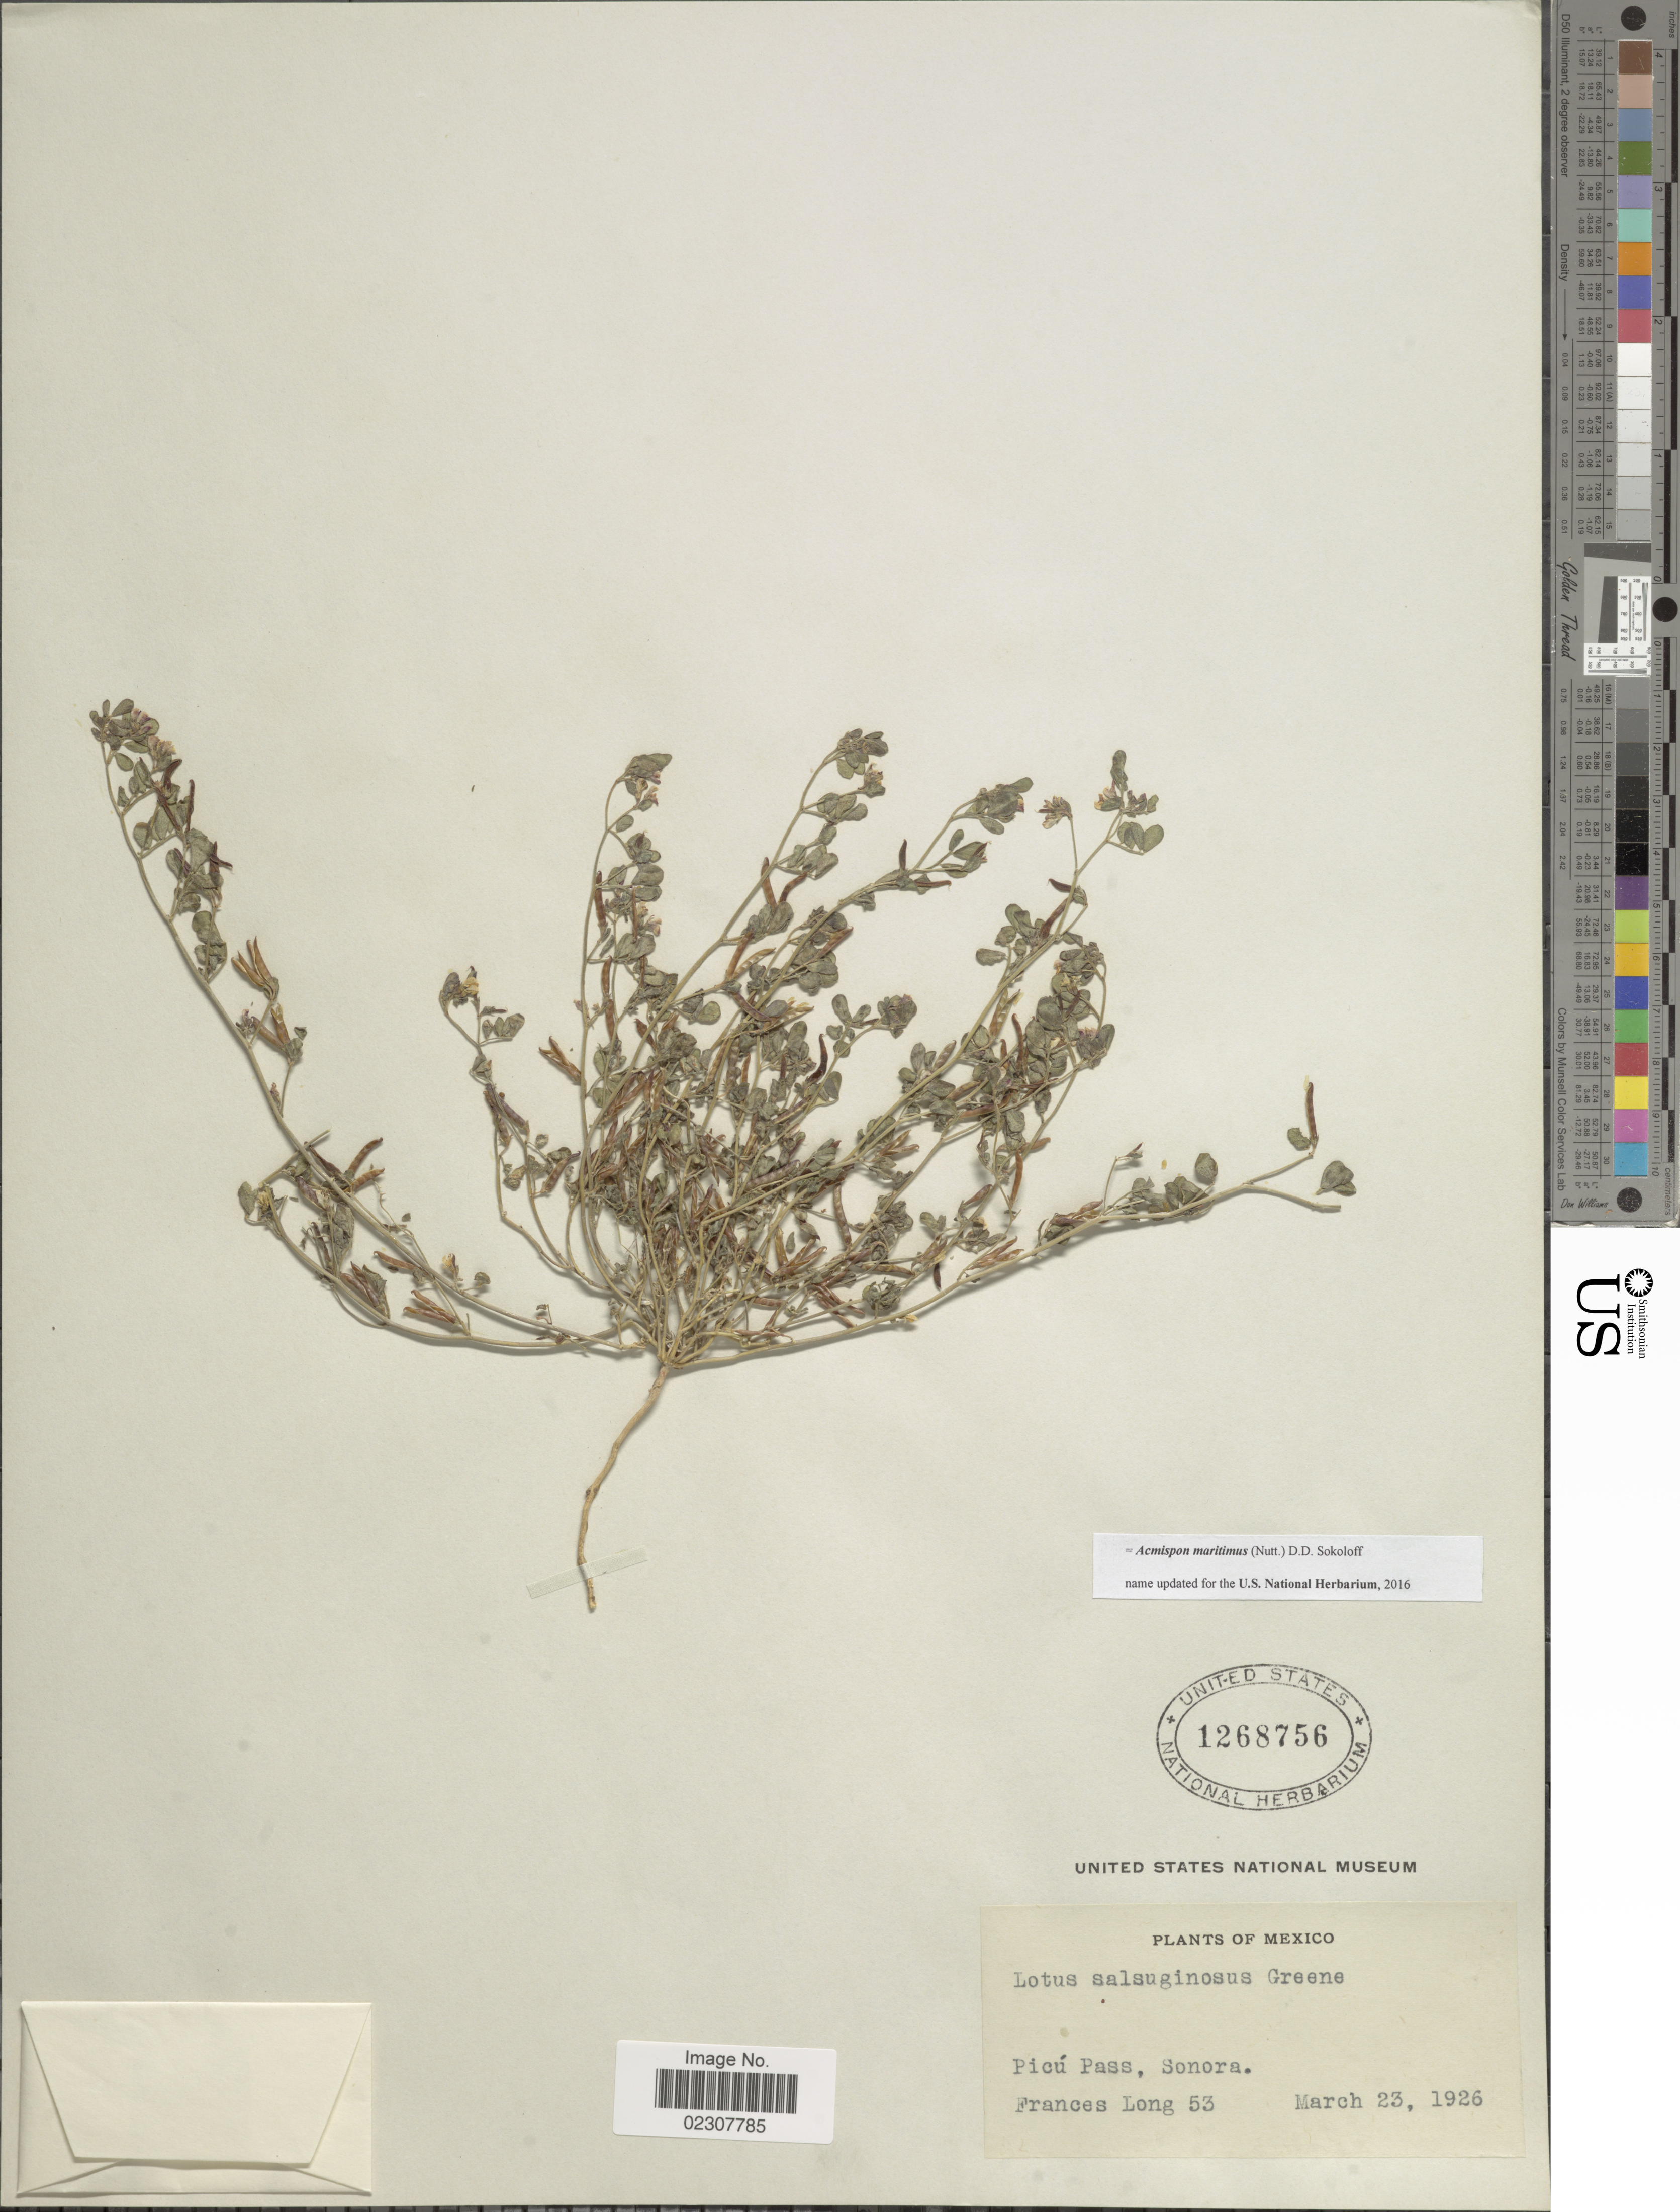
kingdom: Plantae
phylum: Tracheophyta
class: Magnoliopsida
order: Fabales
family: Fabaceae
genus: Acmispon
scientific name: Acmispon maritimus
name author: (Nutt.) D.D. Sokoloff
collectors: F. Long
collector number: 53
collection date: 1926-03-23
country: Mexico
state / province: Sonora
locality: Picu Pass.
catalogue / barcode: US 1268756